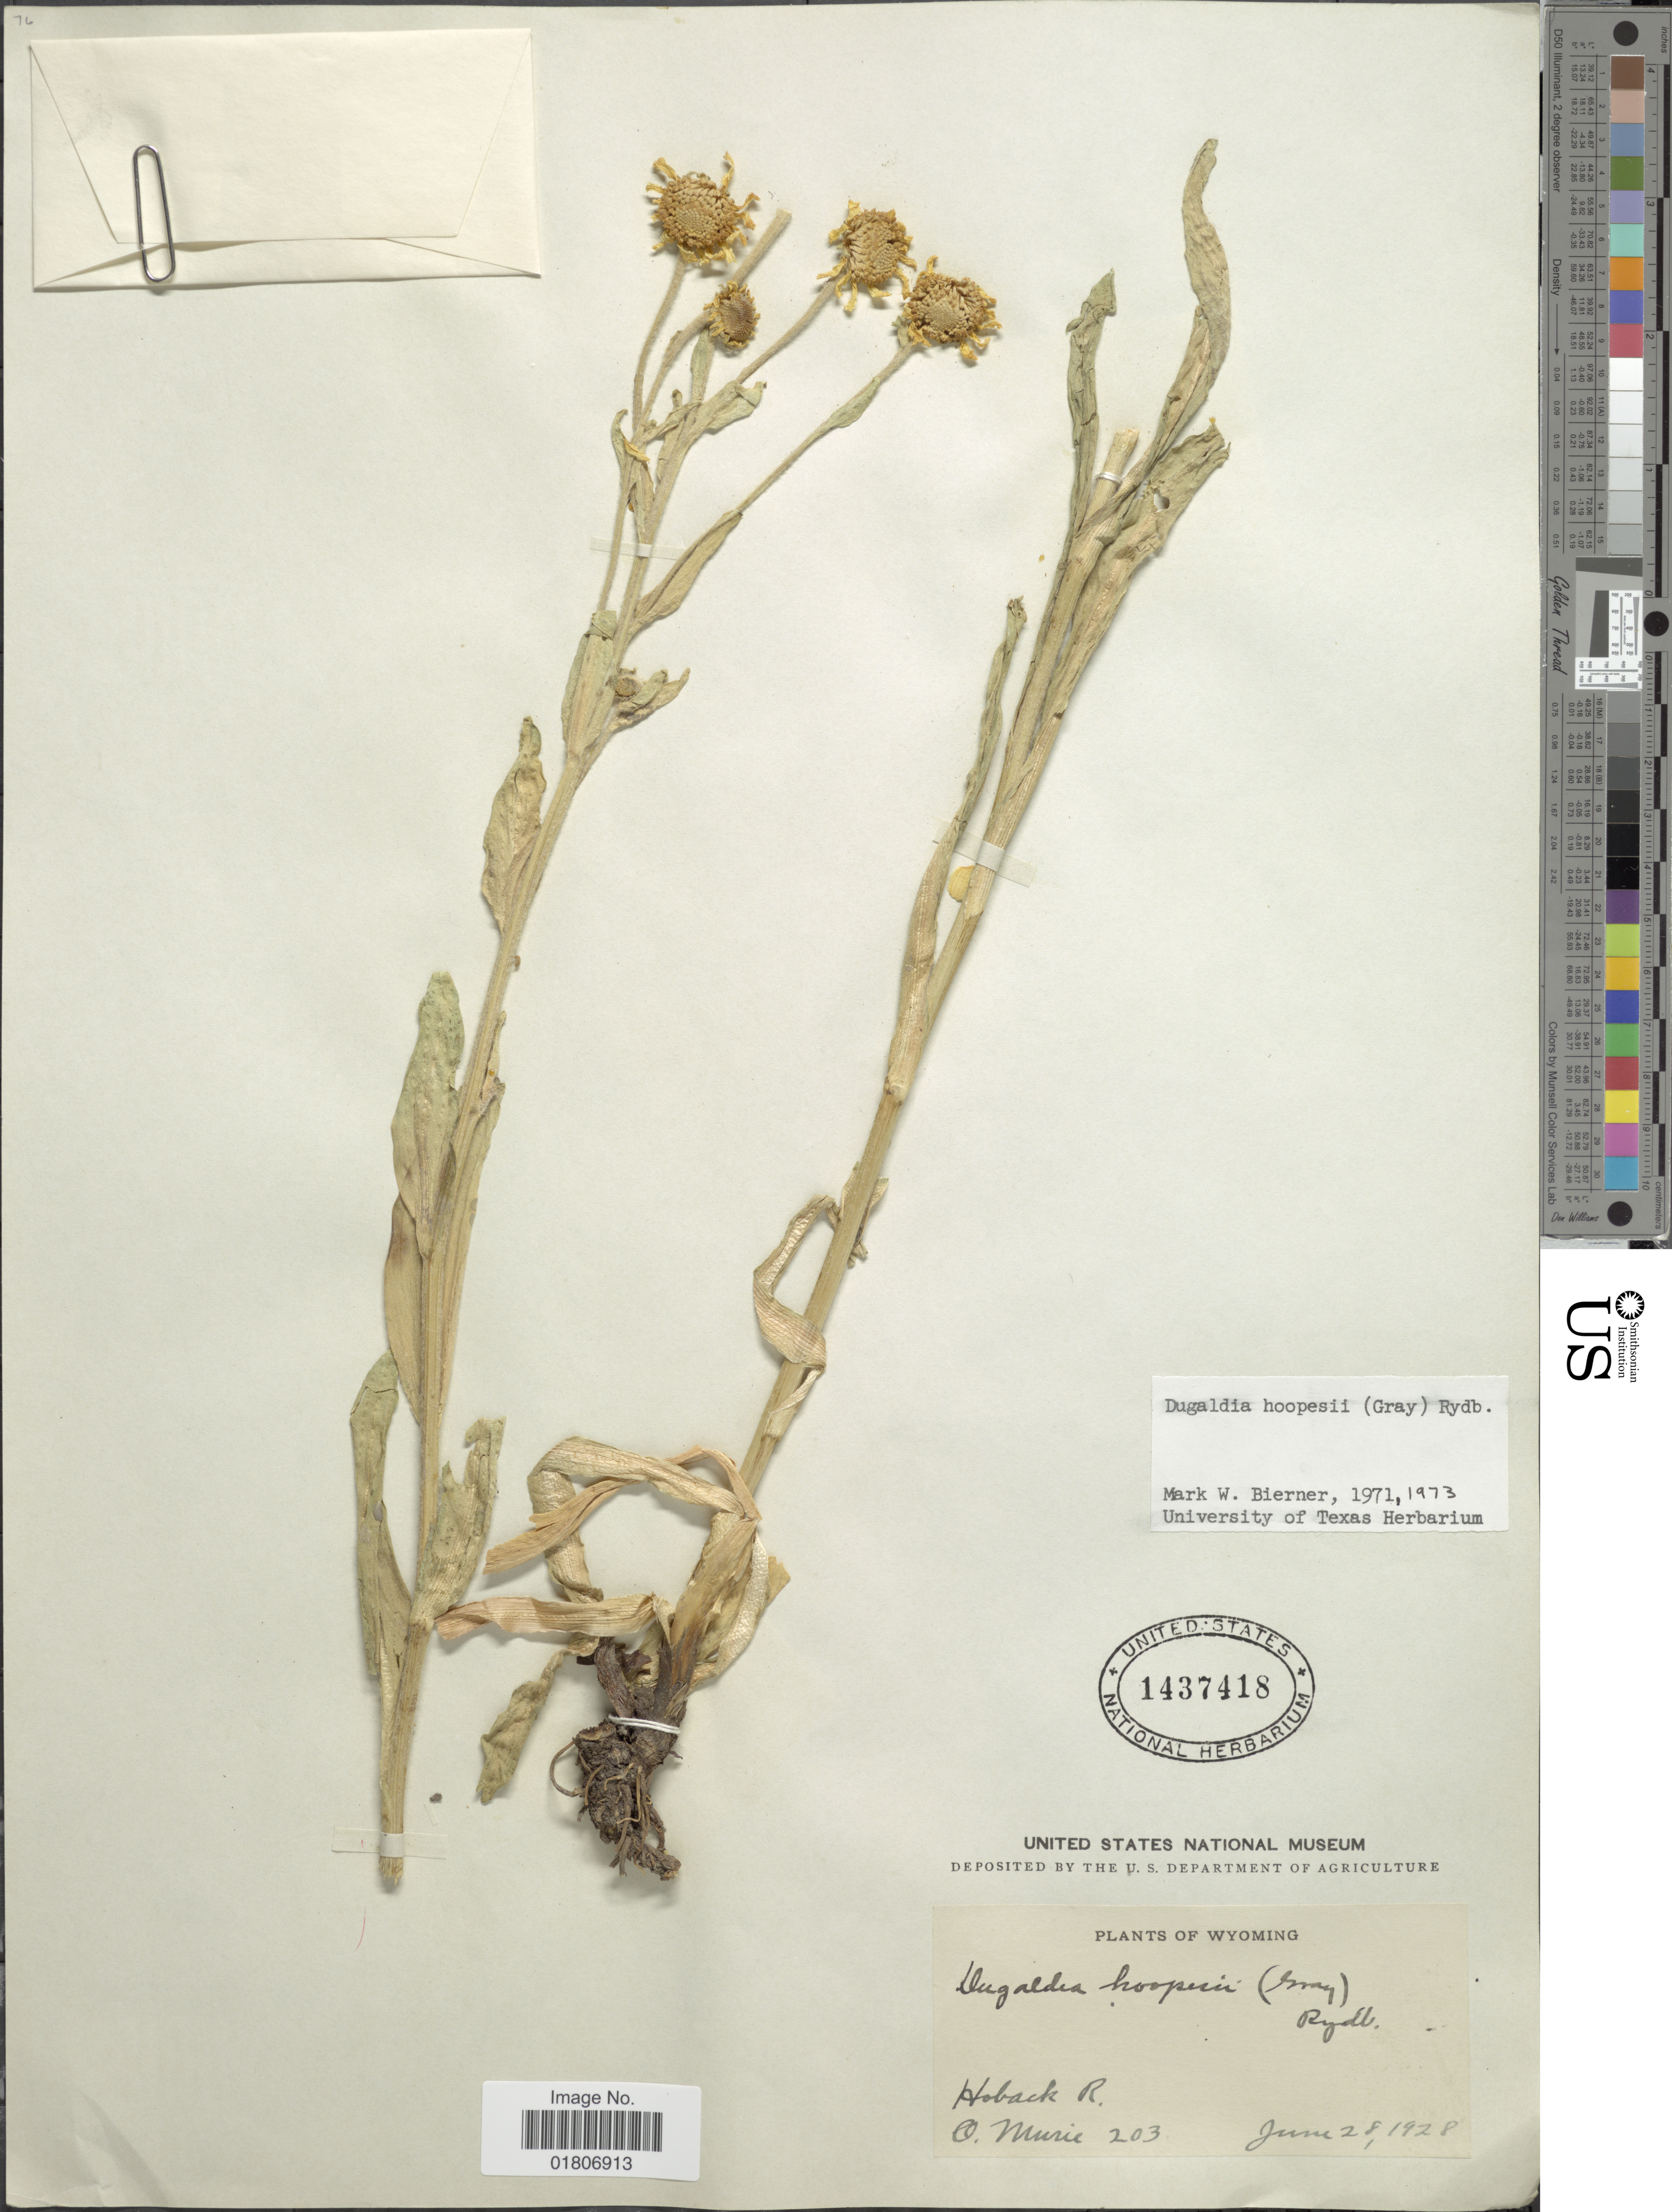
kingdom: Plantae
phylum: Tracheophyta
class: Magnoliopsida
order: Asterales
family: Asteraceae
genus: Dugaldia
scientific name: Dugaldia hoopesii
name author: (A. Gray) Rydb.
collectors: O. Murie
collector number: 203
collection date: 1928-06-28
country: United States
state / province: Wyoming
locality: Hoback R.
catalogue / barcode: US 1437418